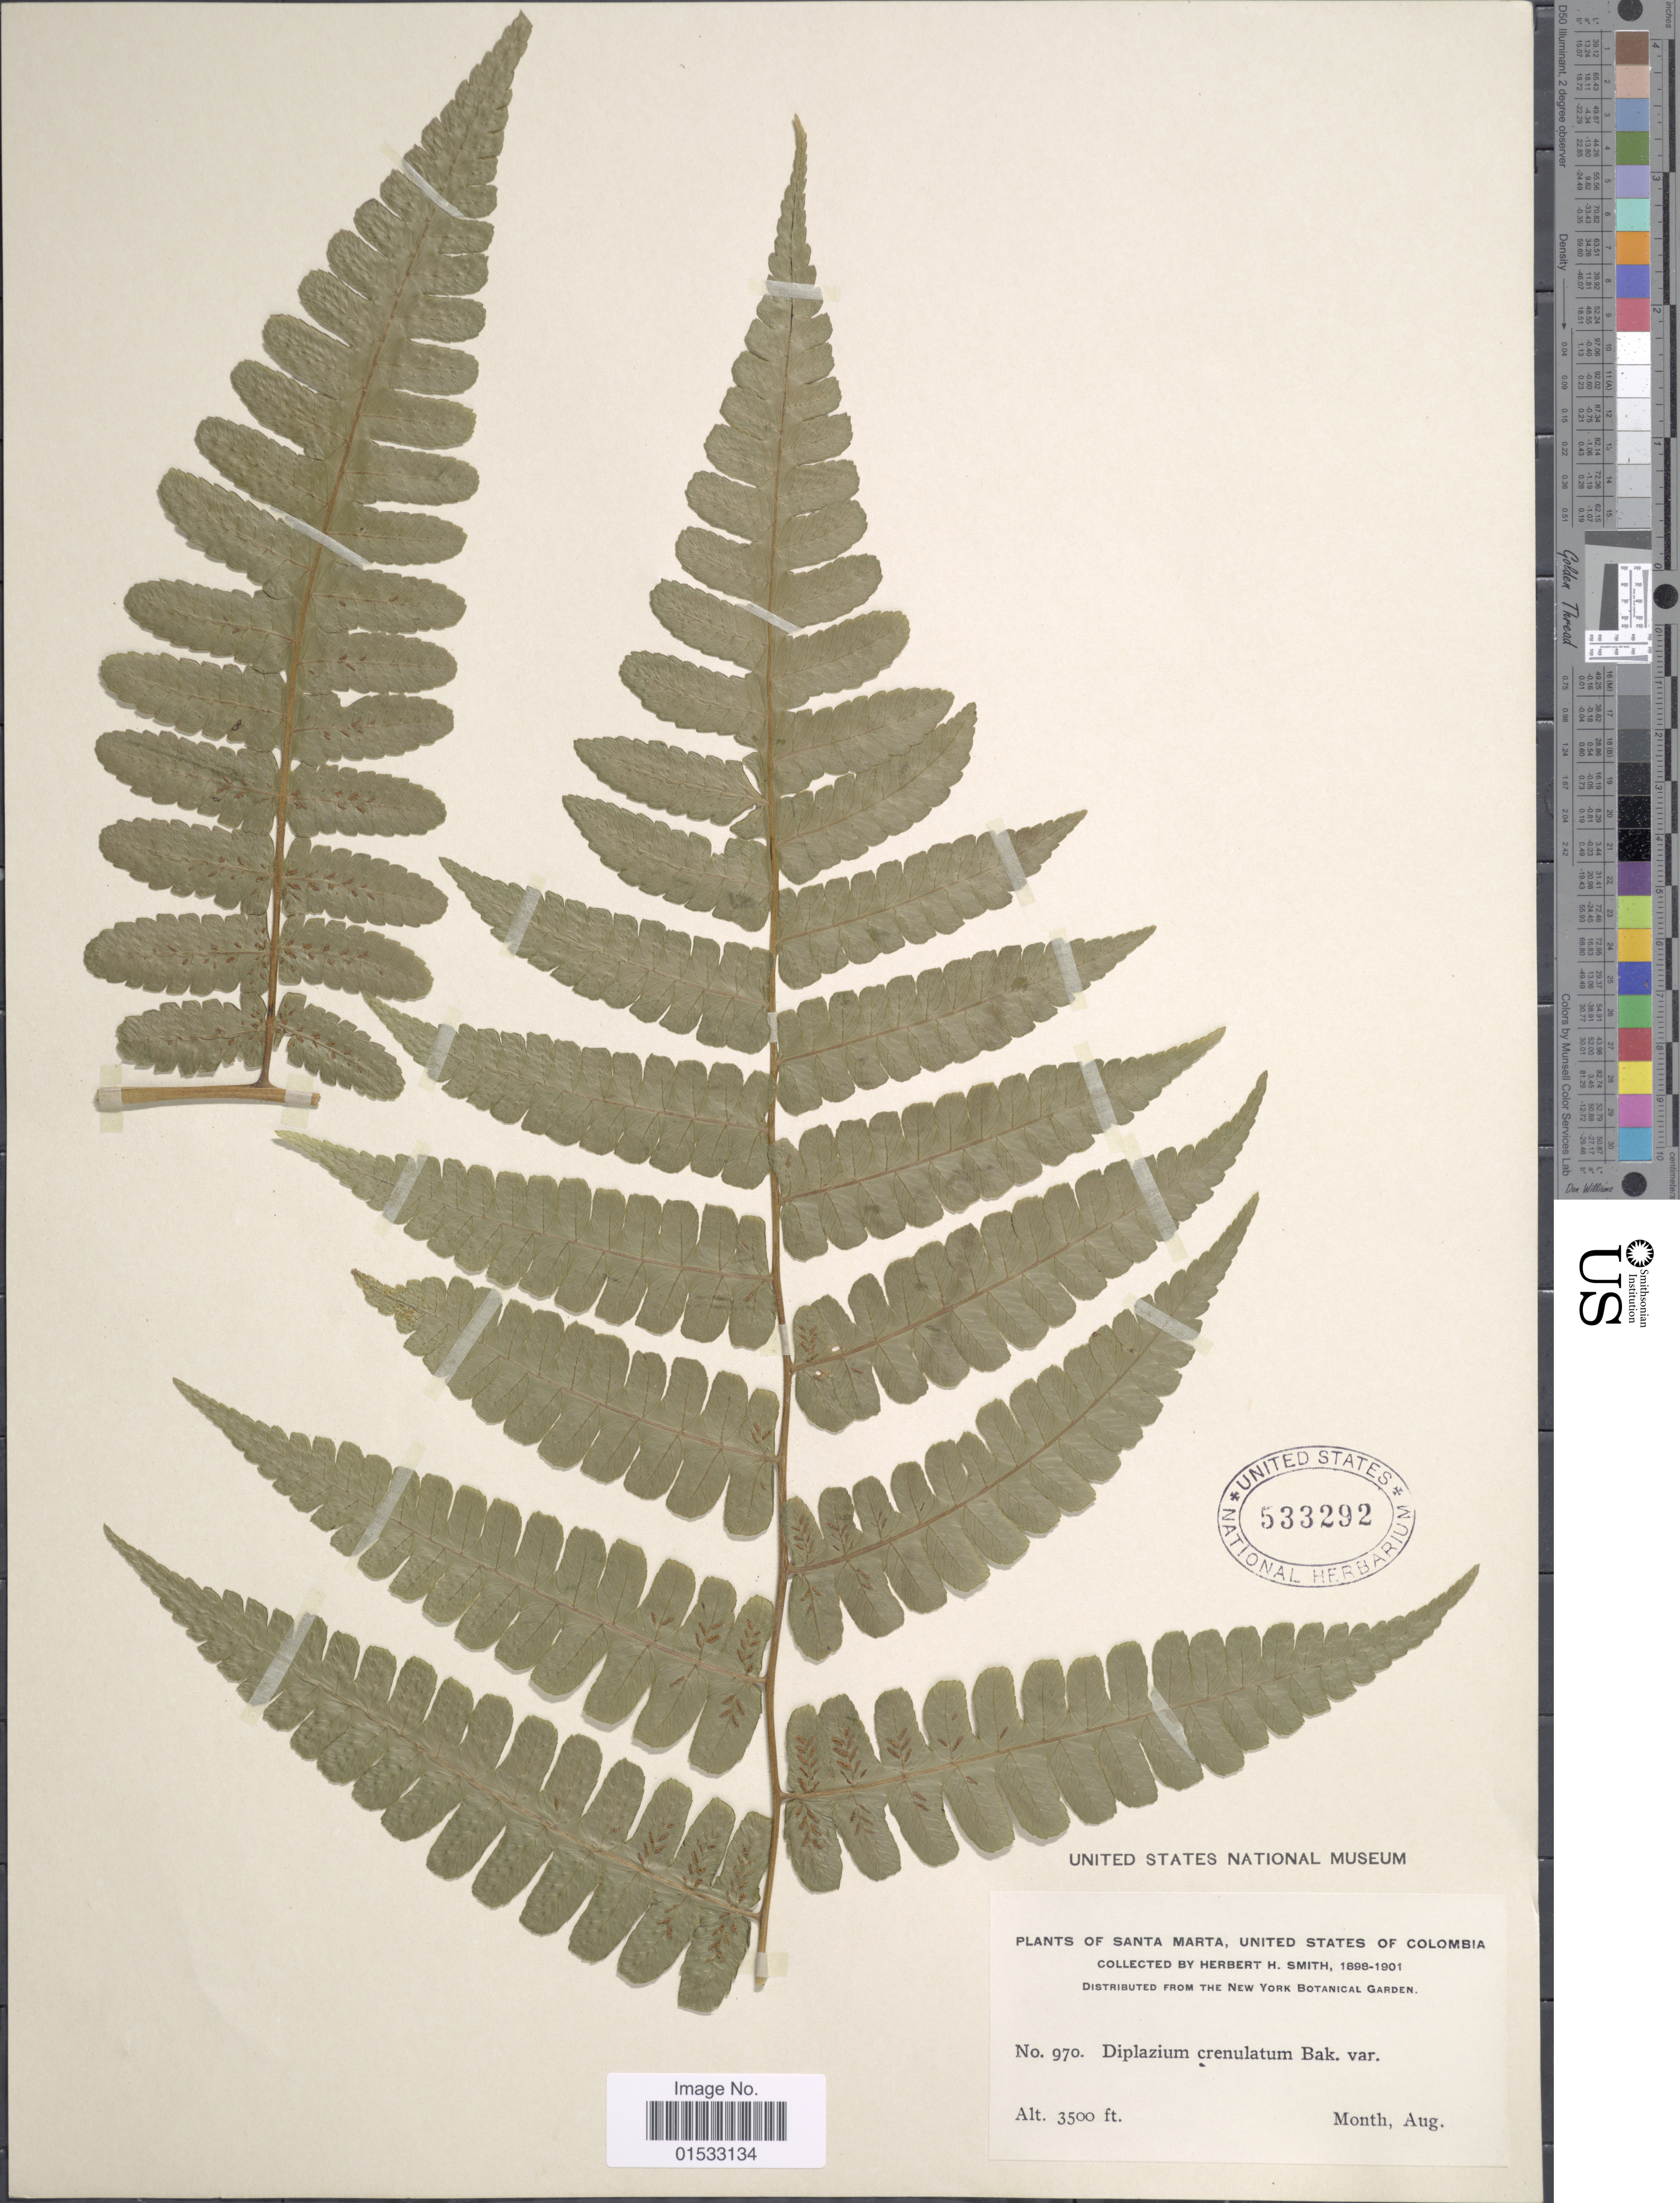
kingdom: Plantae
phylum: Tracheophyta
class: Polypodiopsida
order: Polypodiales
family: Athyriaceae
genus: Diplazium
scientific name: Diplazium striatum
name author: (L.) C. Presl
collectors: Herbert H. Smith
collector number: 970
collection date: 1898-08/1901-08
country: Colombia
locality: Santa Marta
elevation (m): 1067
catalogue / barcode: US 533292